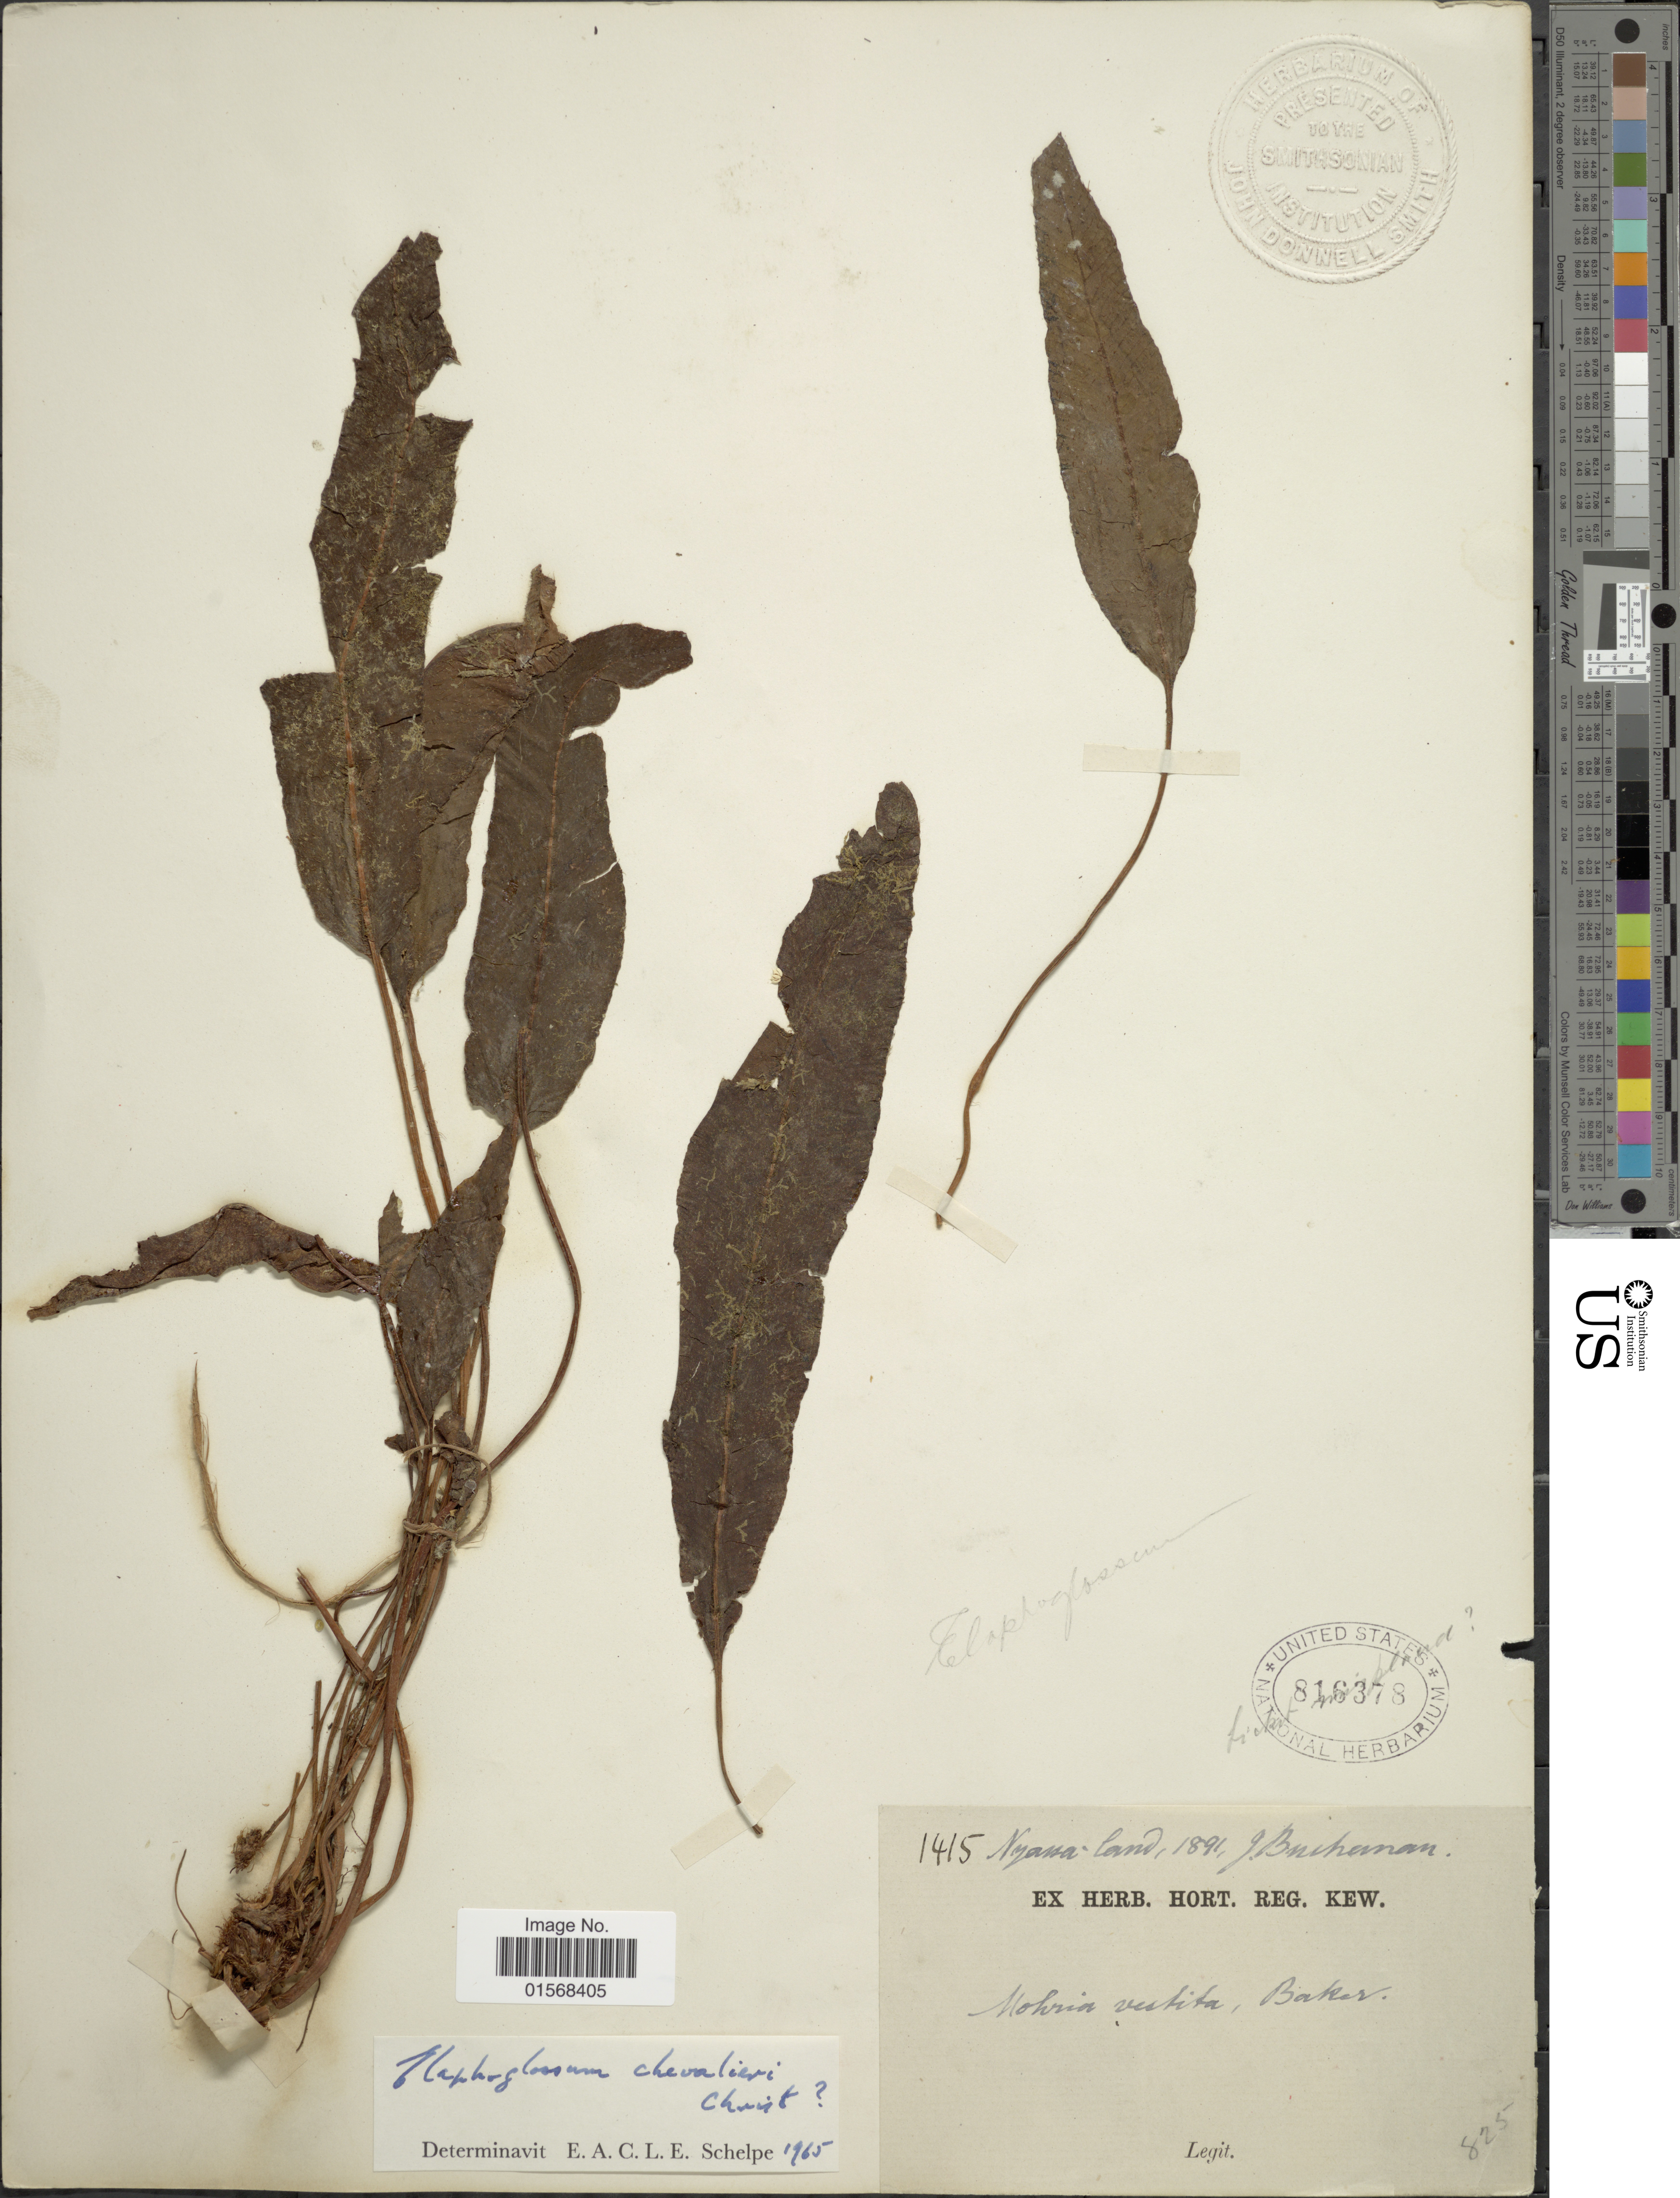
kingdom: Plantae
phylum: Tracheophyta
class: Polypodiopsida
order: Polypodiales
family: Dryopteridaceae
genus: Elaphoglossum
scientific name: Elaphoglossum chevalieri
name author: Christ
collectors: J. Buchanan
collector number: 1415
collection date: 1891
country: Malawi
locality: Nyassa-land.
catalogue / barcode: US 816378